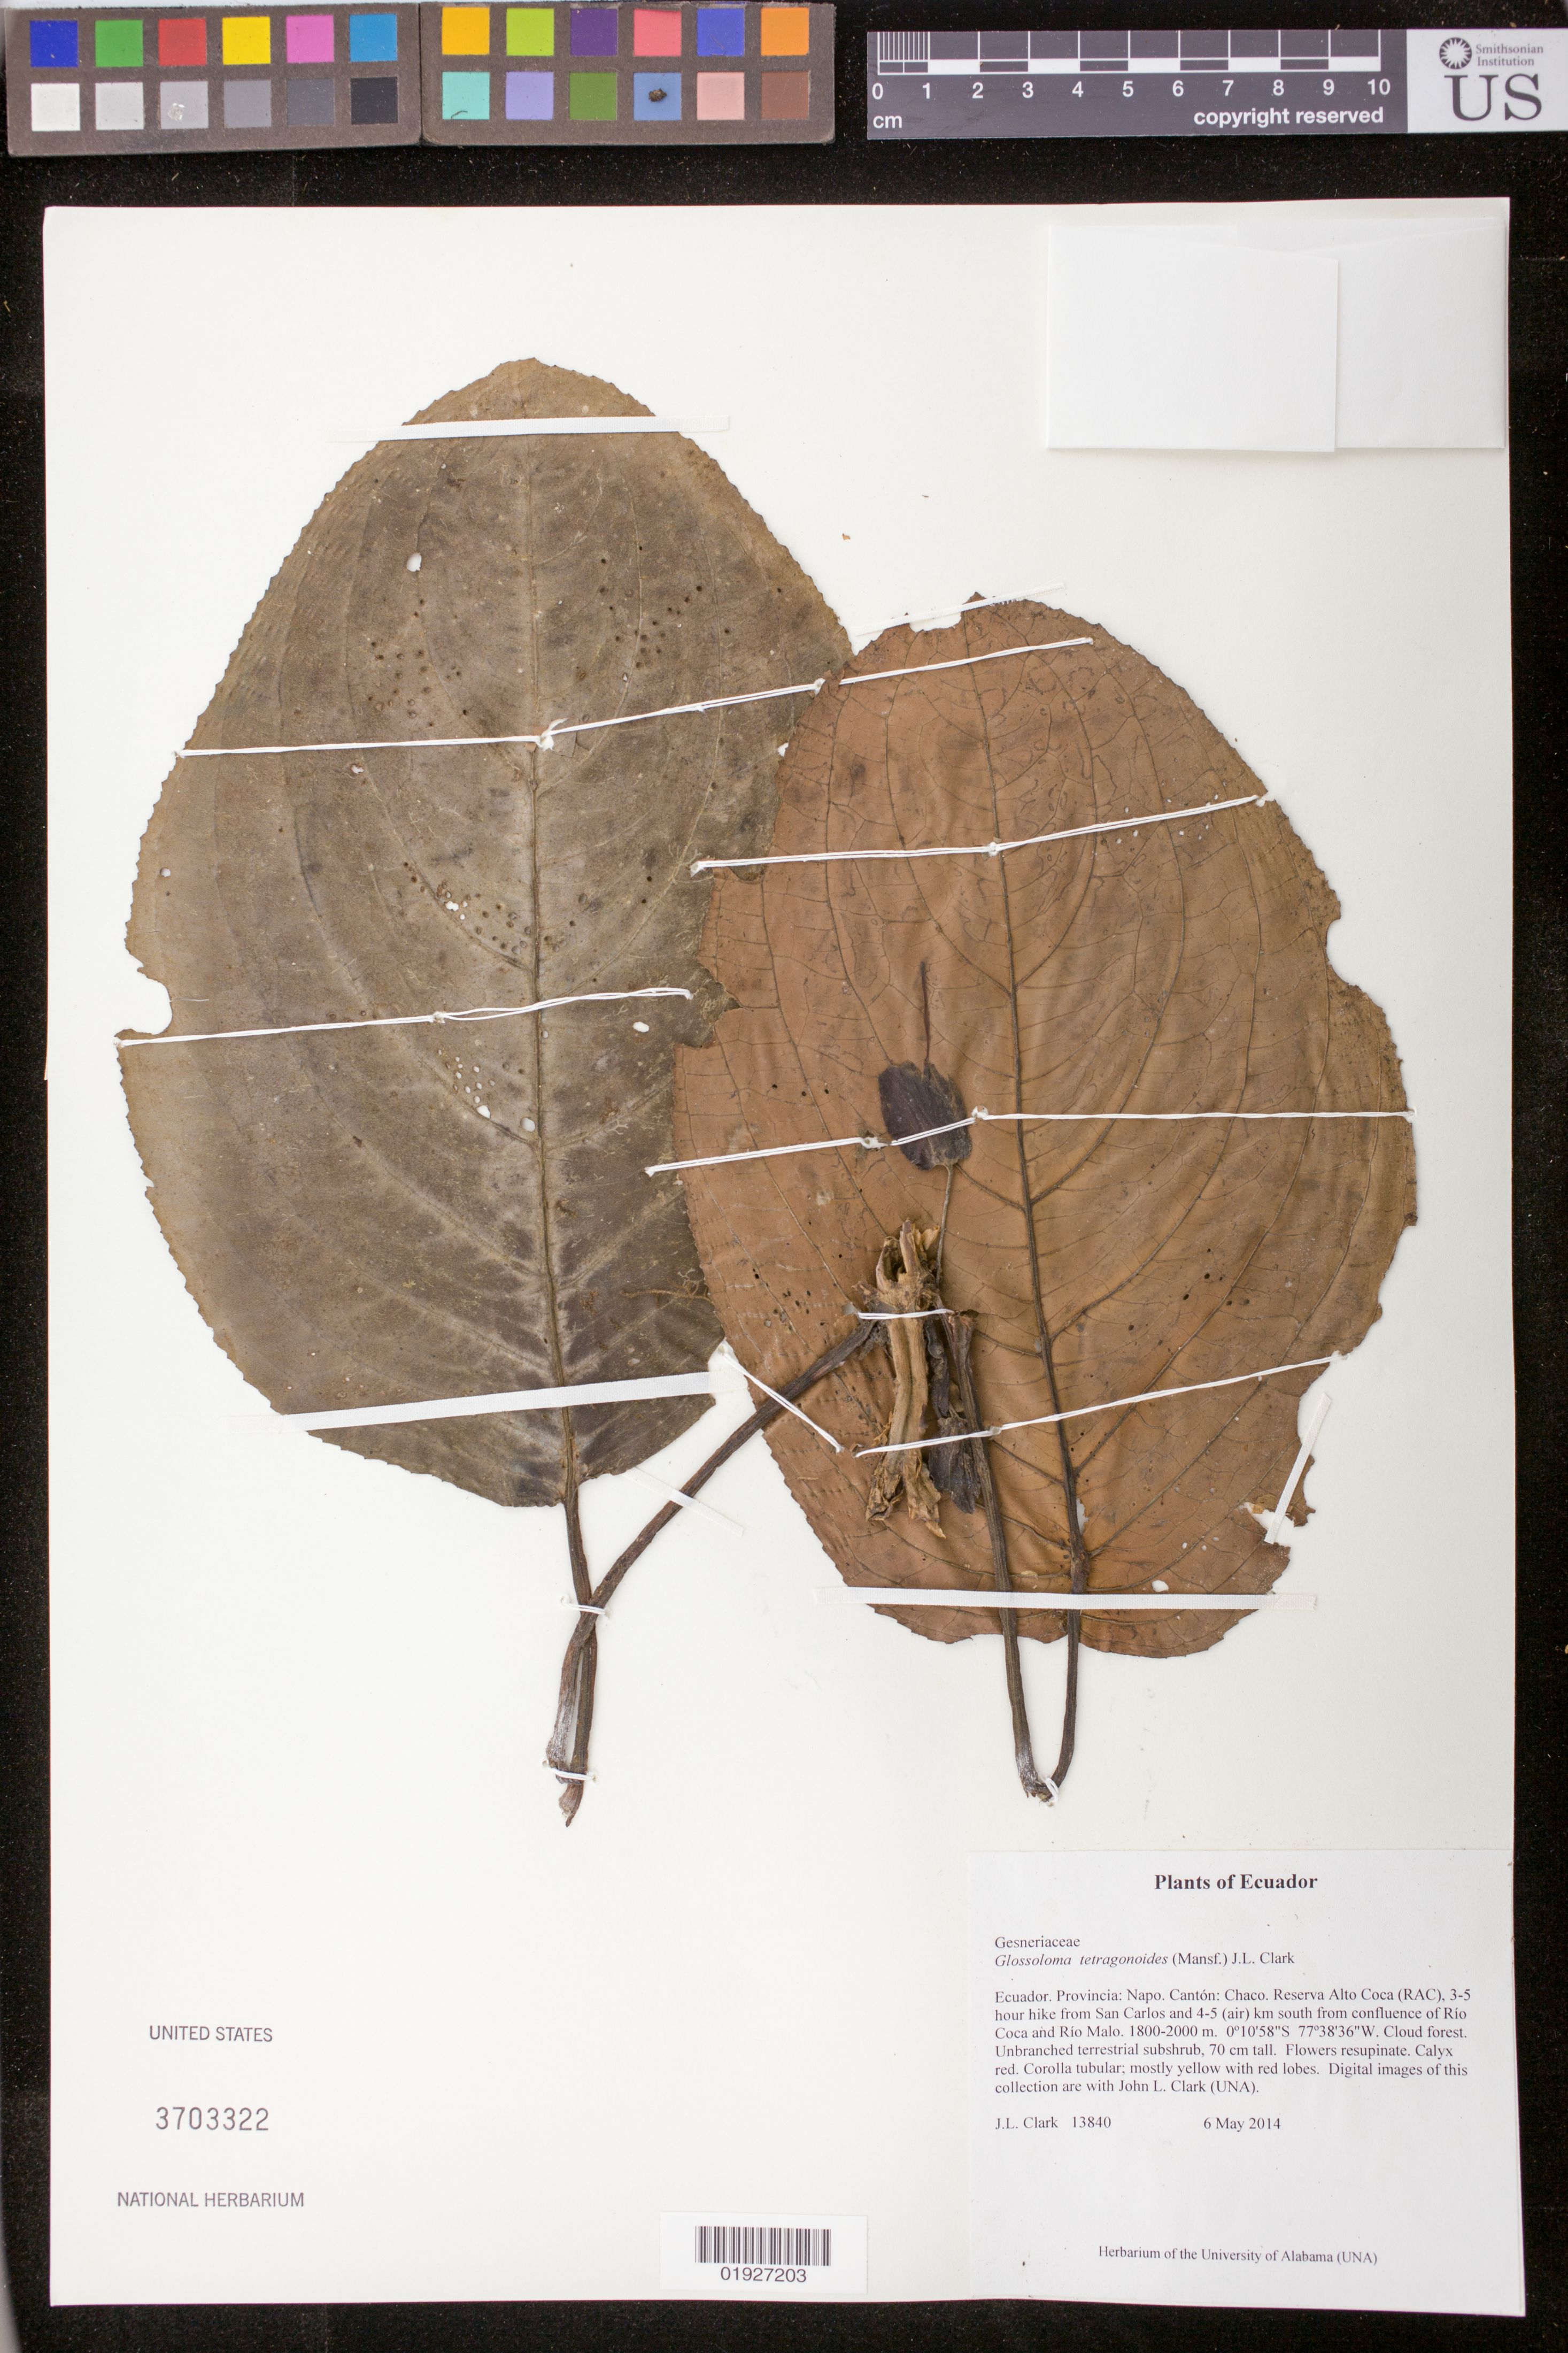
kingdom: Plantae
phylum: Tracheophyta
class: Magnoliopsida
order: Lamiales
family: Gesneriaceae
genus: Glossoloma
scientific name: Glossoloma tetragonoides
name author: (Mansf.) J.L. Clark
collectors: J. L. Clark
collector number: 13840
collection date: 2014-05-06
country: Ecuador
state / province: Napo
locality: Canton: Chaco. Reserva Alto Coca (RAC), 3-5 hour hike from San Carlos and 4-5 (air) km south from confluence of Rio Coca and Rio Malo.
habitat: Cloud forest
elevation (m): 1800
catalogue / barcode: US 3703322